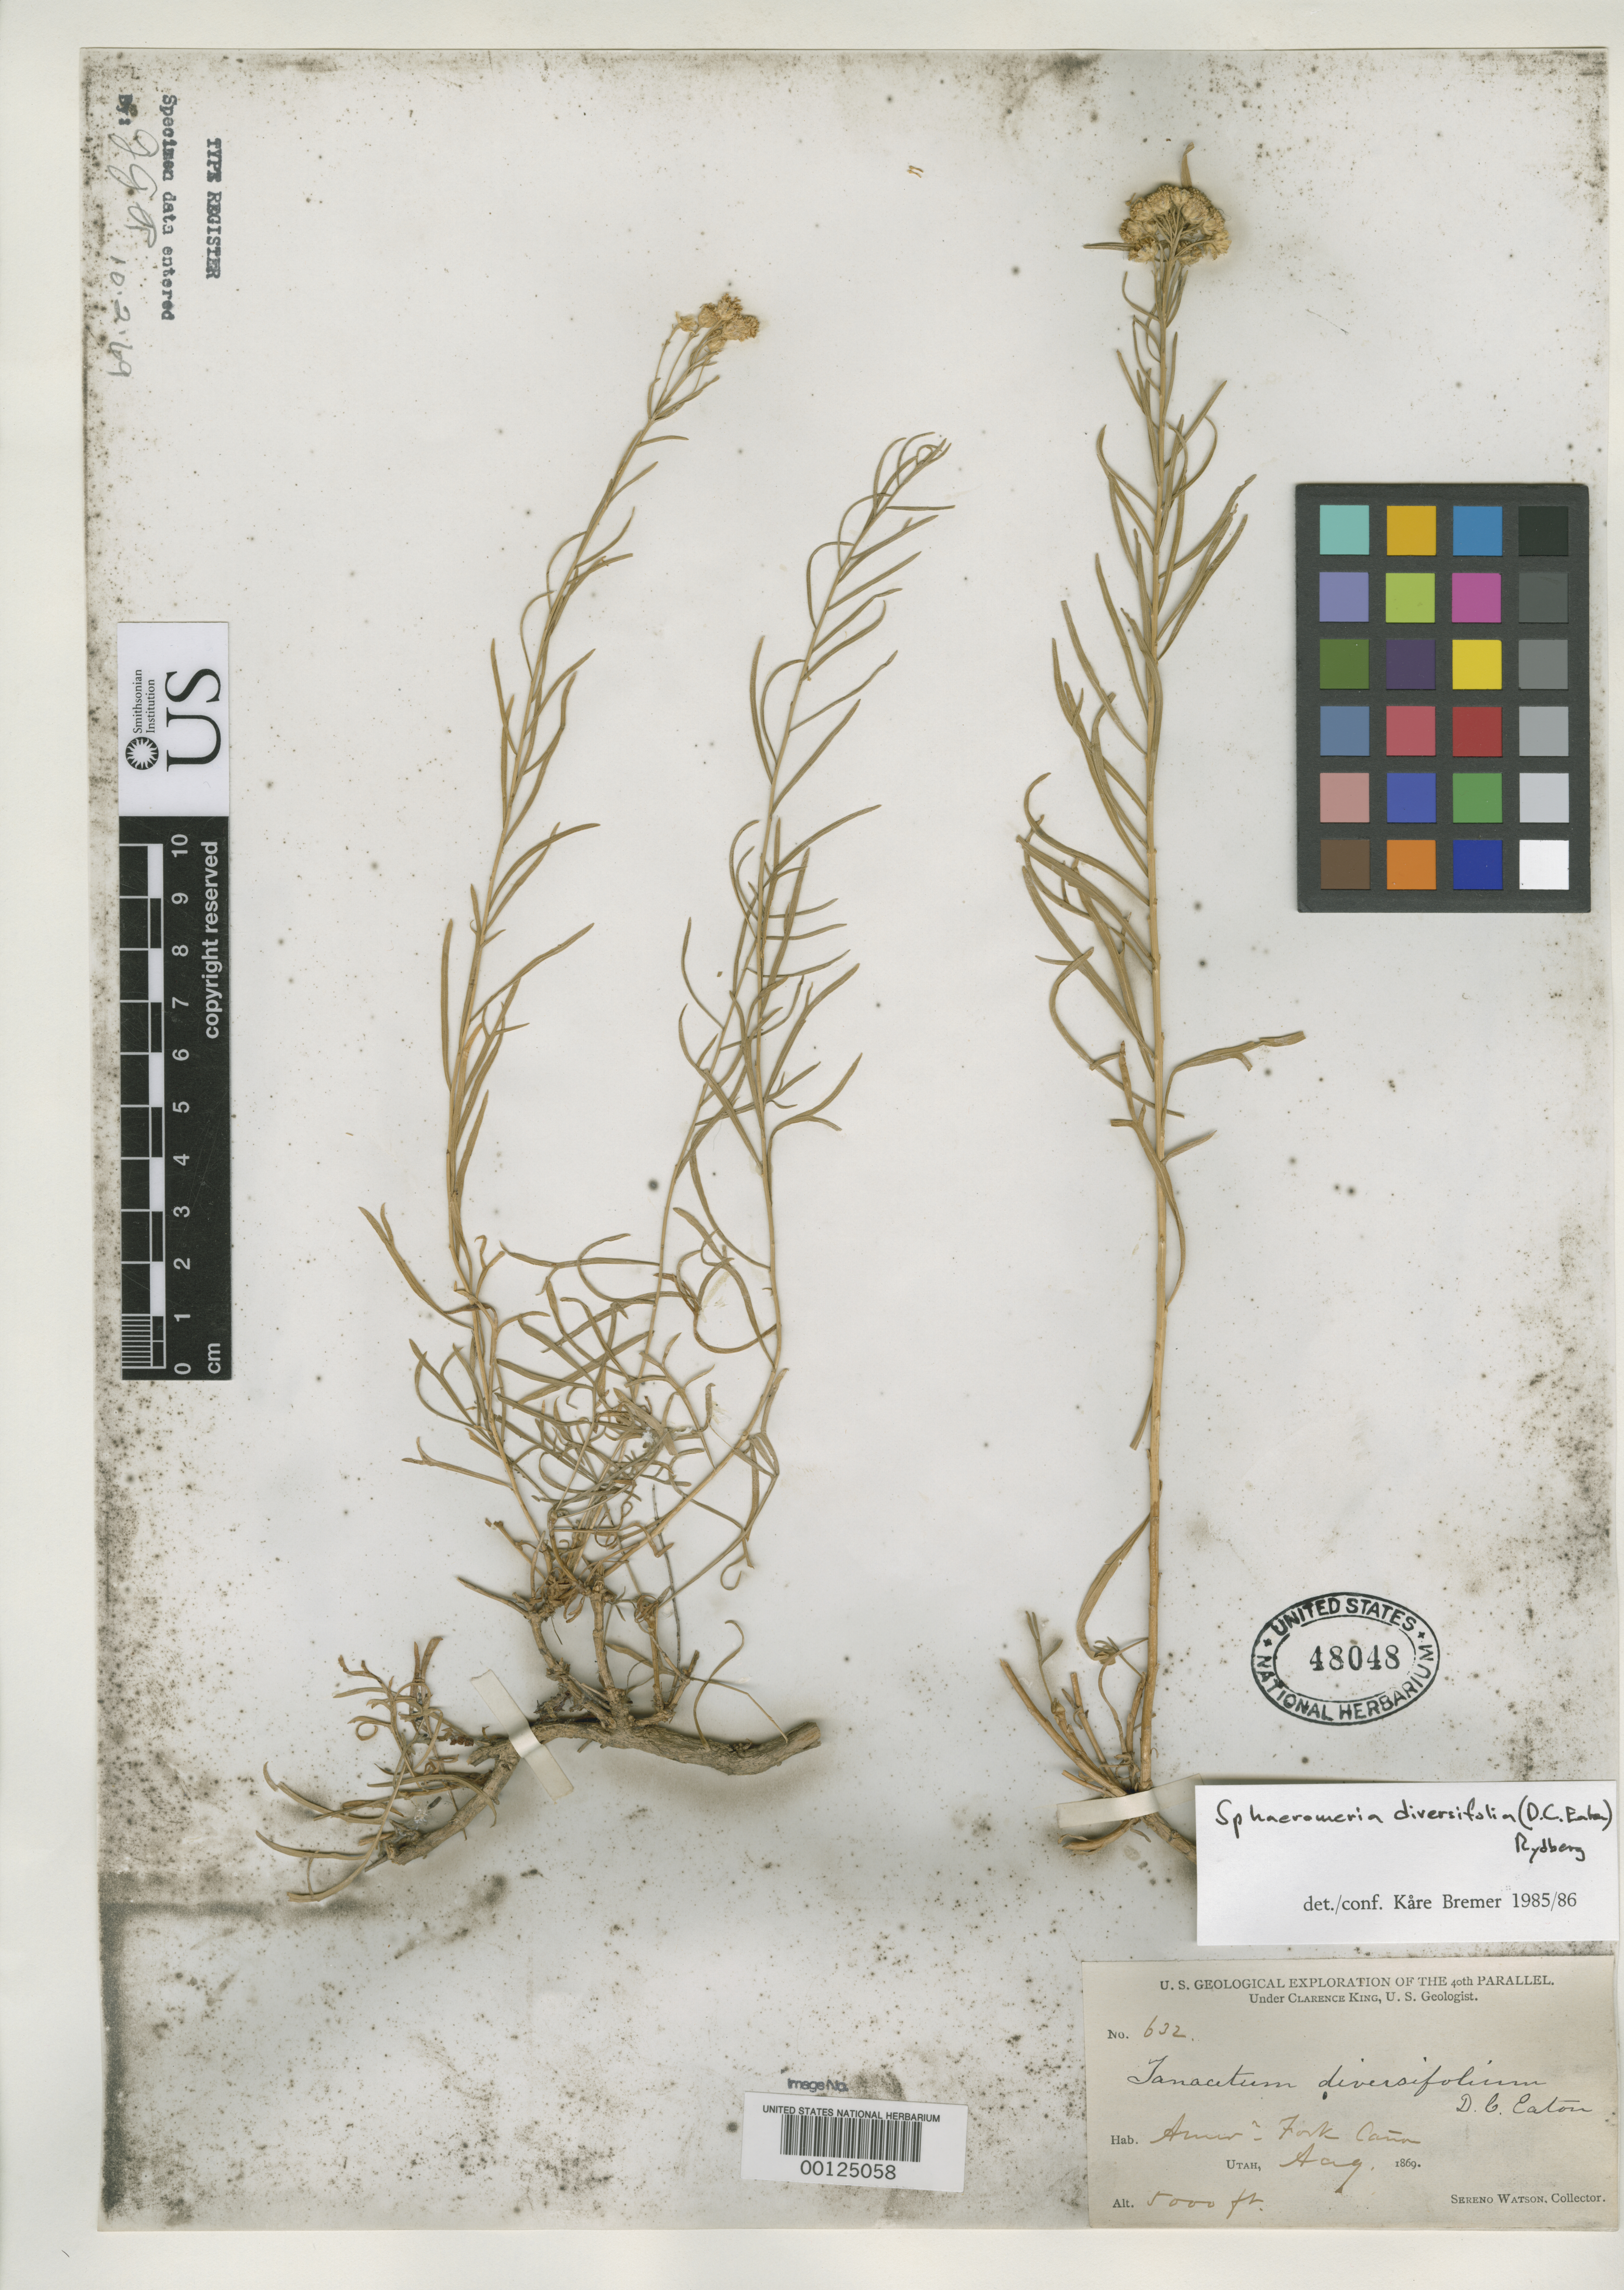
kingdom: Plantae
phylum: Tracheophyta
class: Magnoliopsida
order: Asterales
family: Asteraceae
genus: Tanacetum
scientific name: Tanacetum diversifolium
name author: D.C. Eaton in C. King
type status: Isotype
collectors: S. Watson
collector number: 632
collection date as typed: Aug 1869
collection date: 1869-08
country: United States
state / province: Utah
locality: American Fork Canyon.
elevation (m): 1524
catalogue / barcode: US 48048